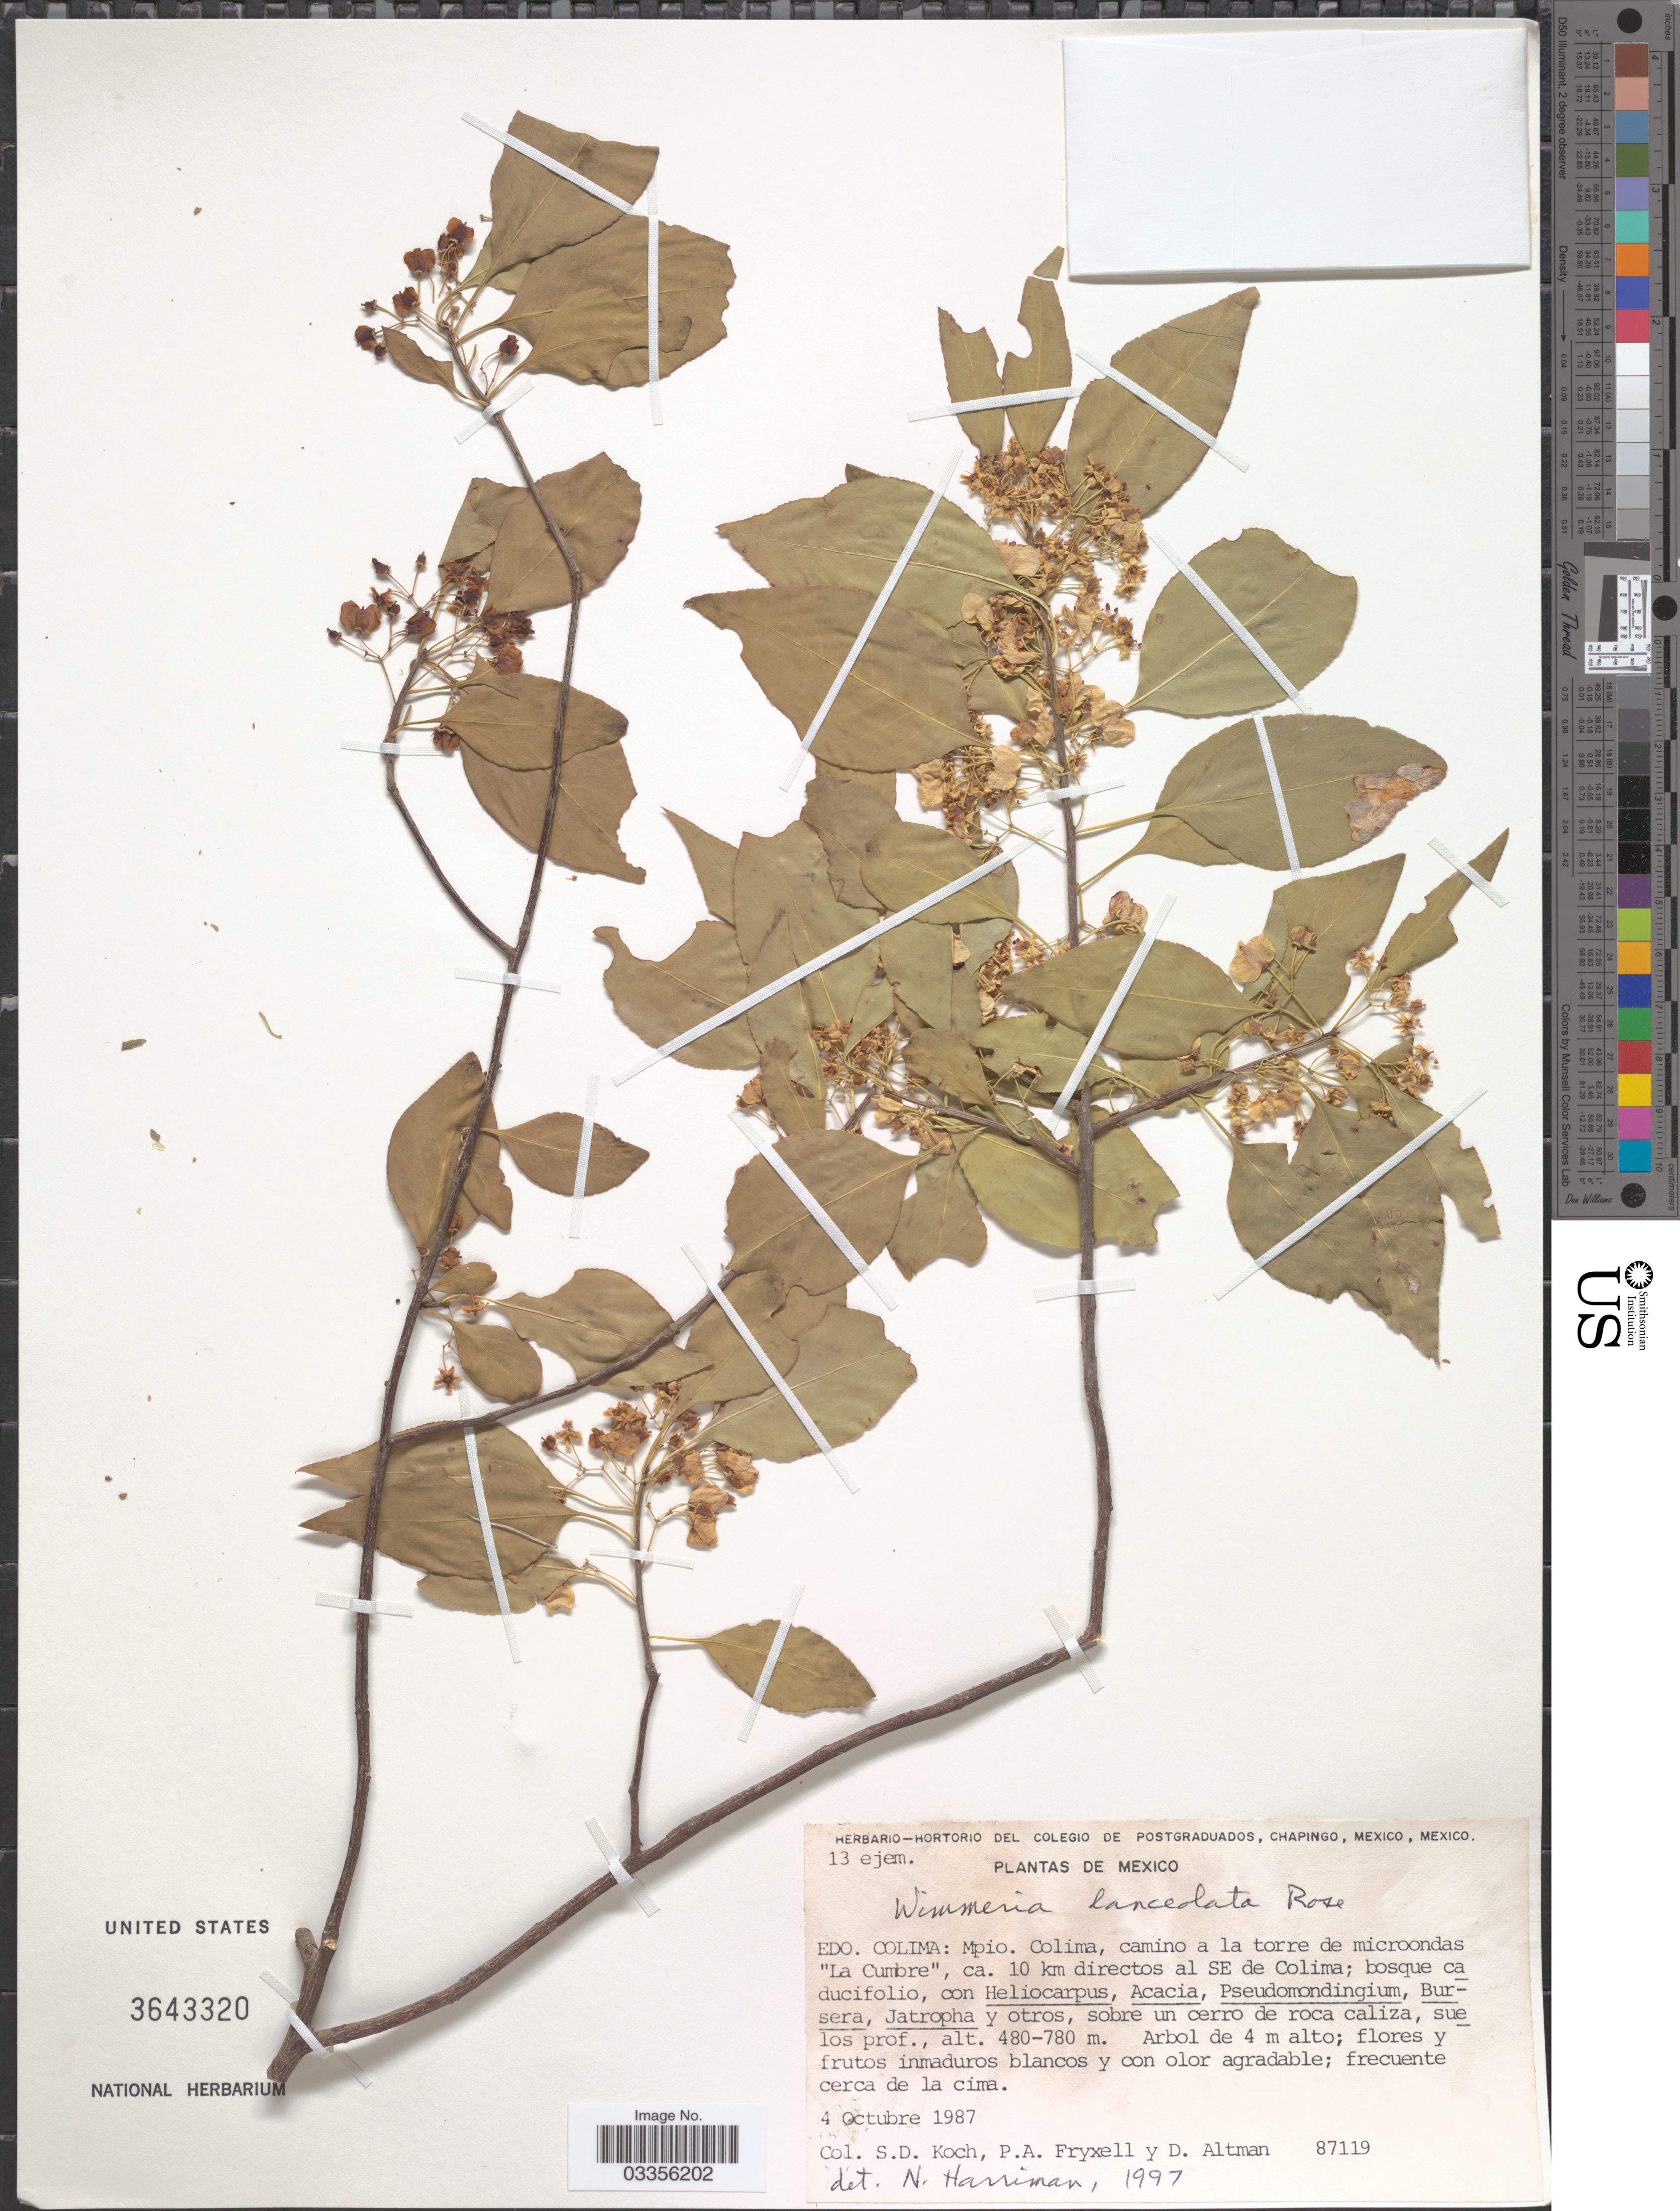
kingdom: Plantae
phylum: Tracheophyta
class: Magnoliopsida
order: Celastrales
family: Celastraceae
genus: Wimmeria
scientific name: Wimmeria lanceolata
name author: Rose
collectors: S. Koch, P. A. Fryxell & D. Altman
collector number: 87119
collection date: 1987-10-04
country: Mexico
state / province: Colima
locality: Mpio. Colima, camino a la torre de microondas "La Cumbre", ca. 10 km directos al SE de Colima.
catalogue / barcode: US 3643320